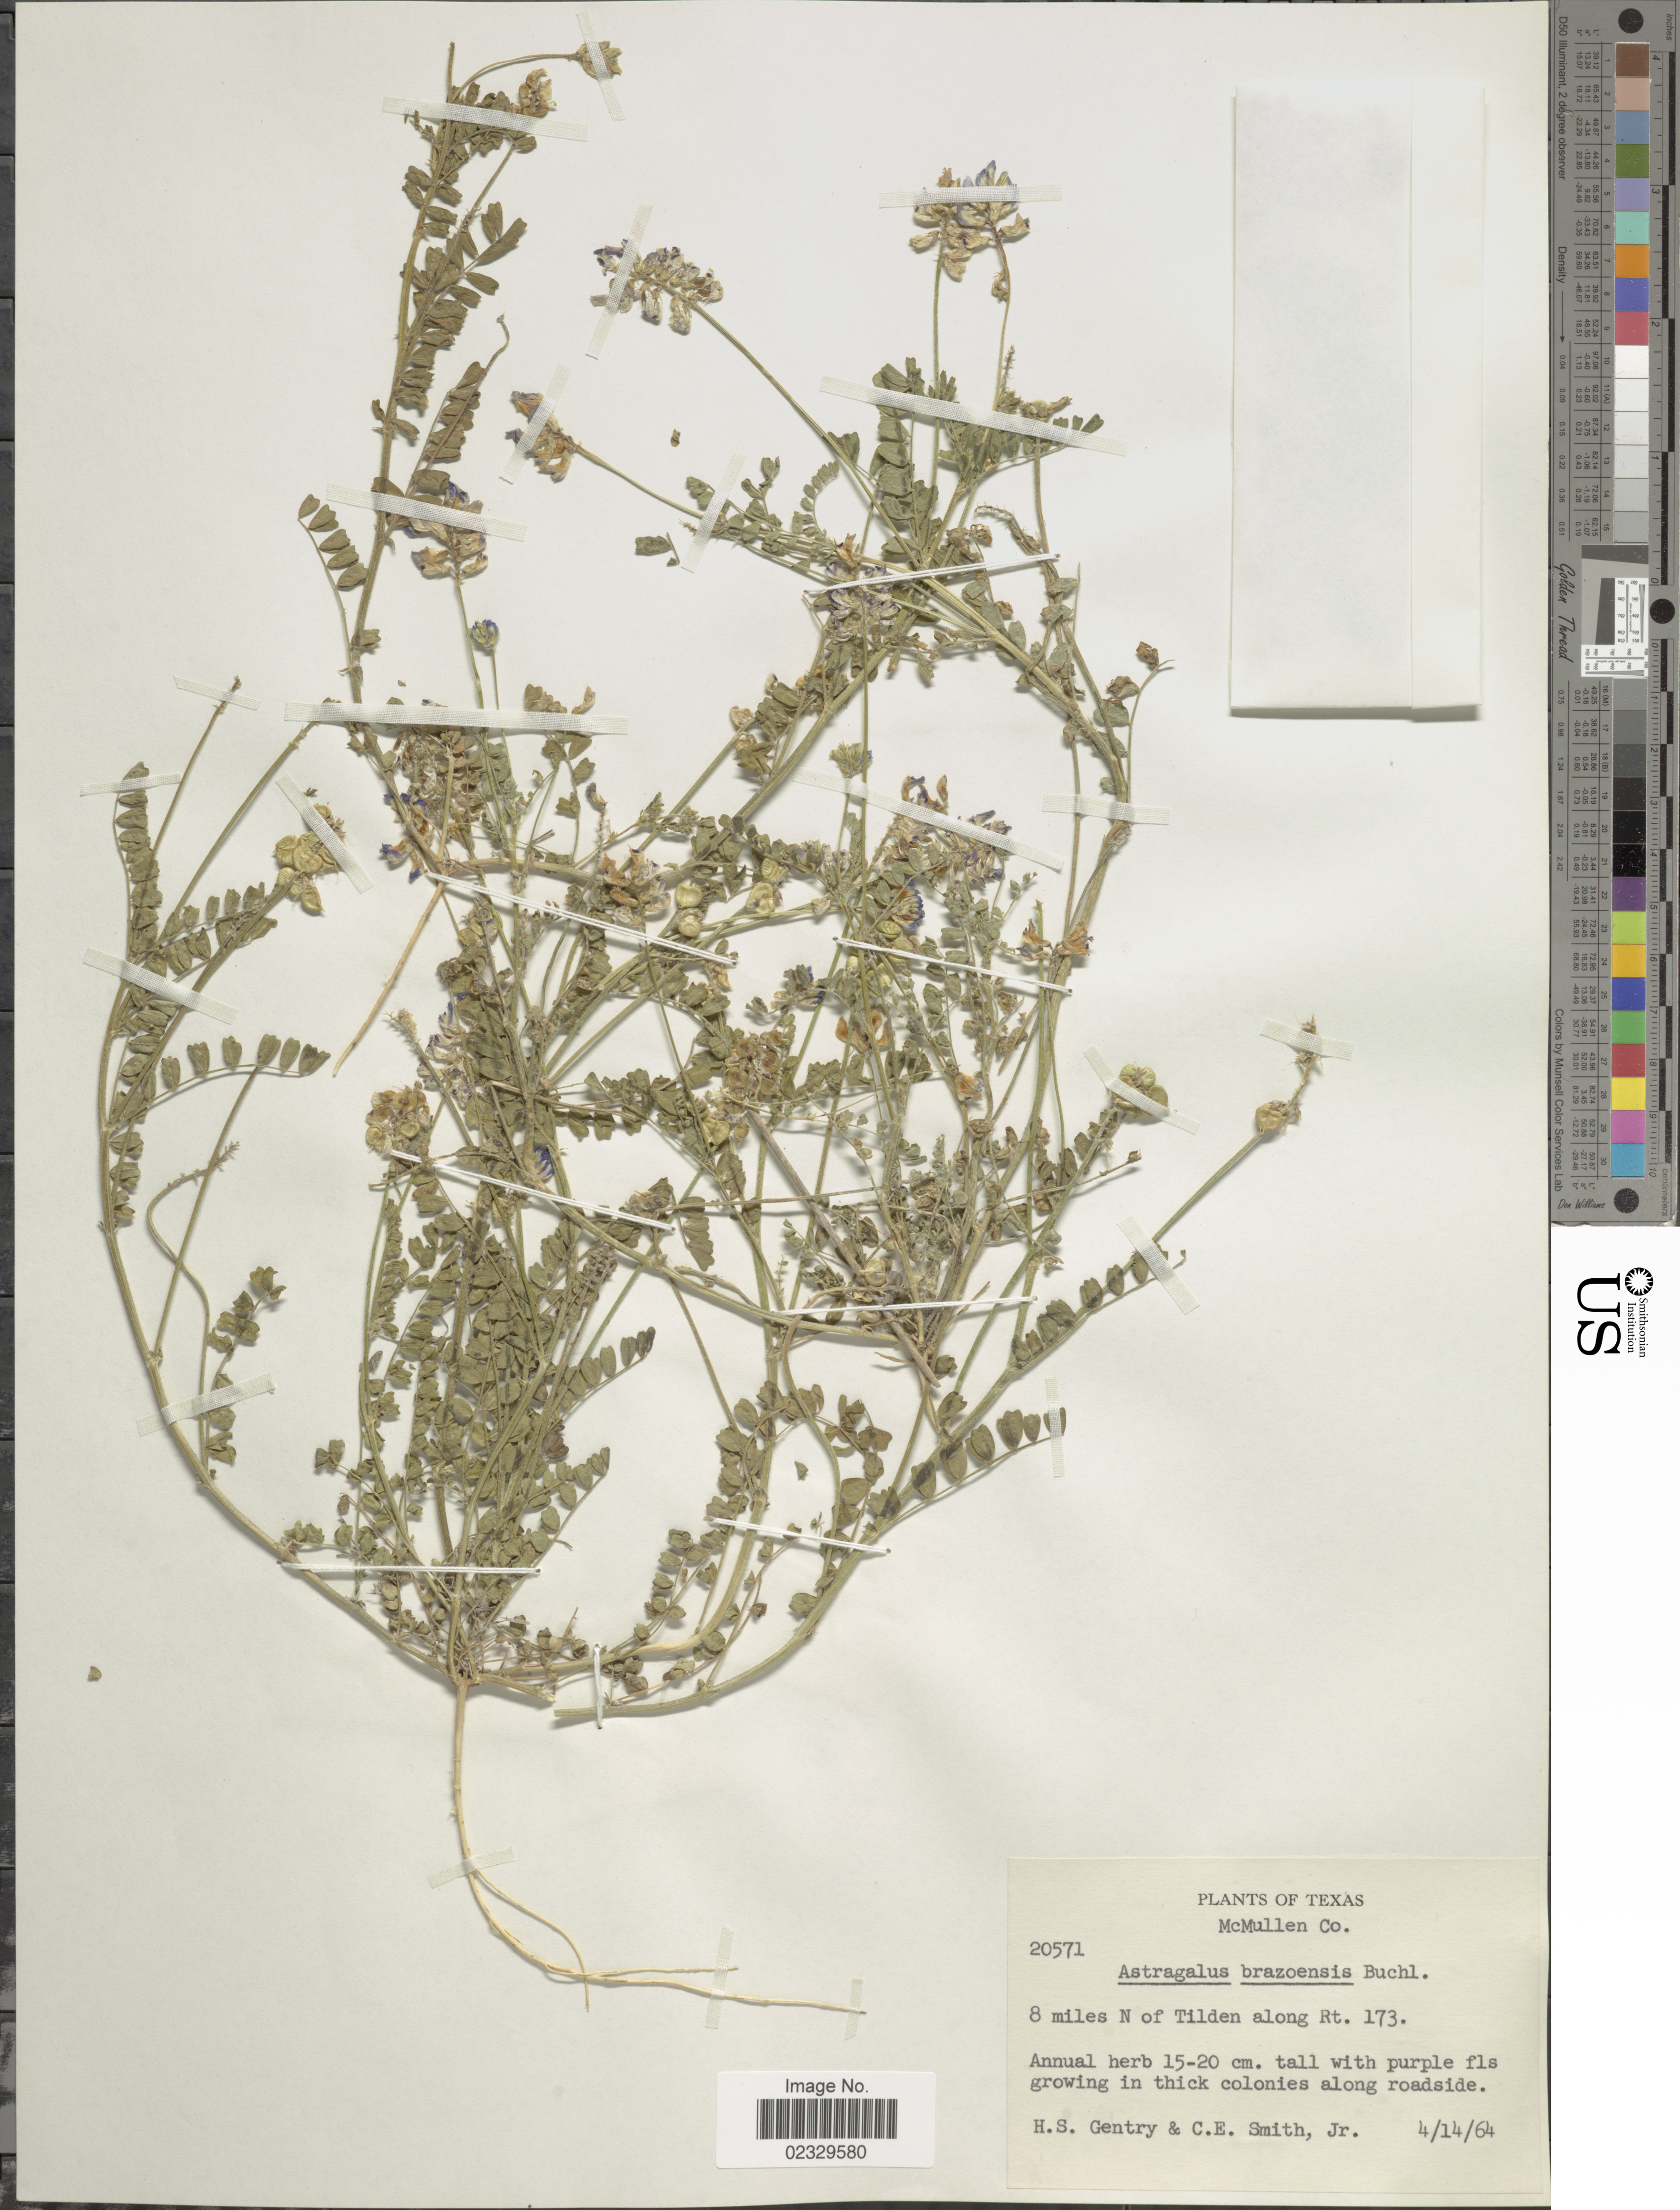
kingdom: Plantae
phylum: Tracheophyta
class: Magnoliopsida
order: Fabales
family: Fabaceae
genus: Astragalus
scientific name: Astragalus brazoensis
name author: Buckley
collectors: H. S. Gentry & C. E. Smith Jr.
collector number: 20571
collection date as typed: Transcribed d/m/y: 14/4/64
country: United States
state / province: Texas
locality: McMullen Co. 8 miles N of Tilden along Rt. 173